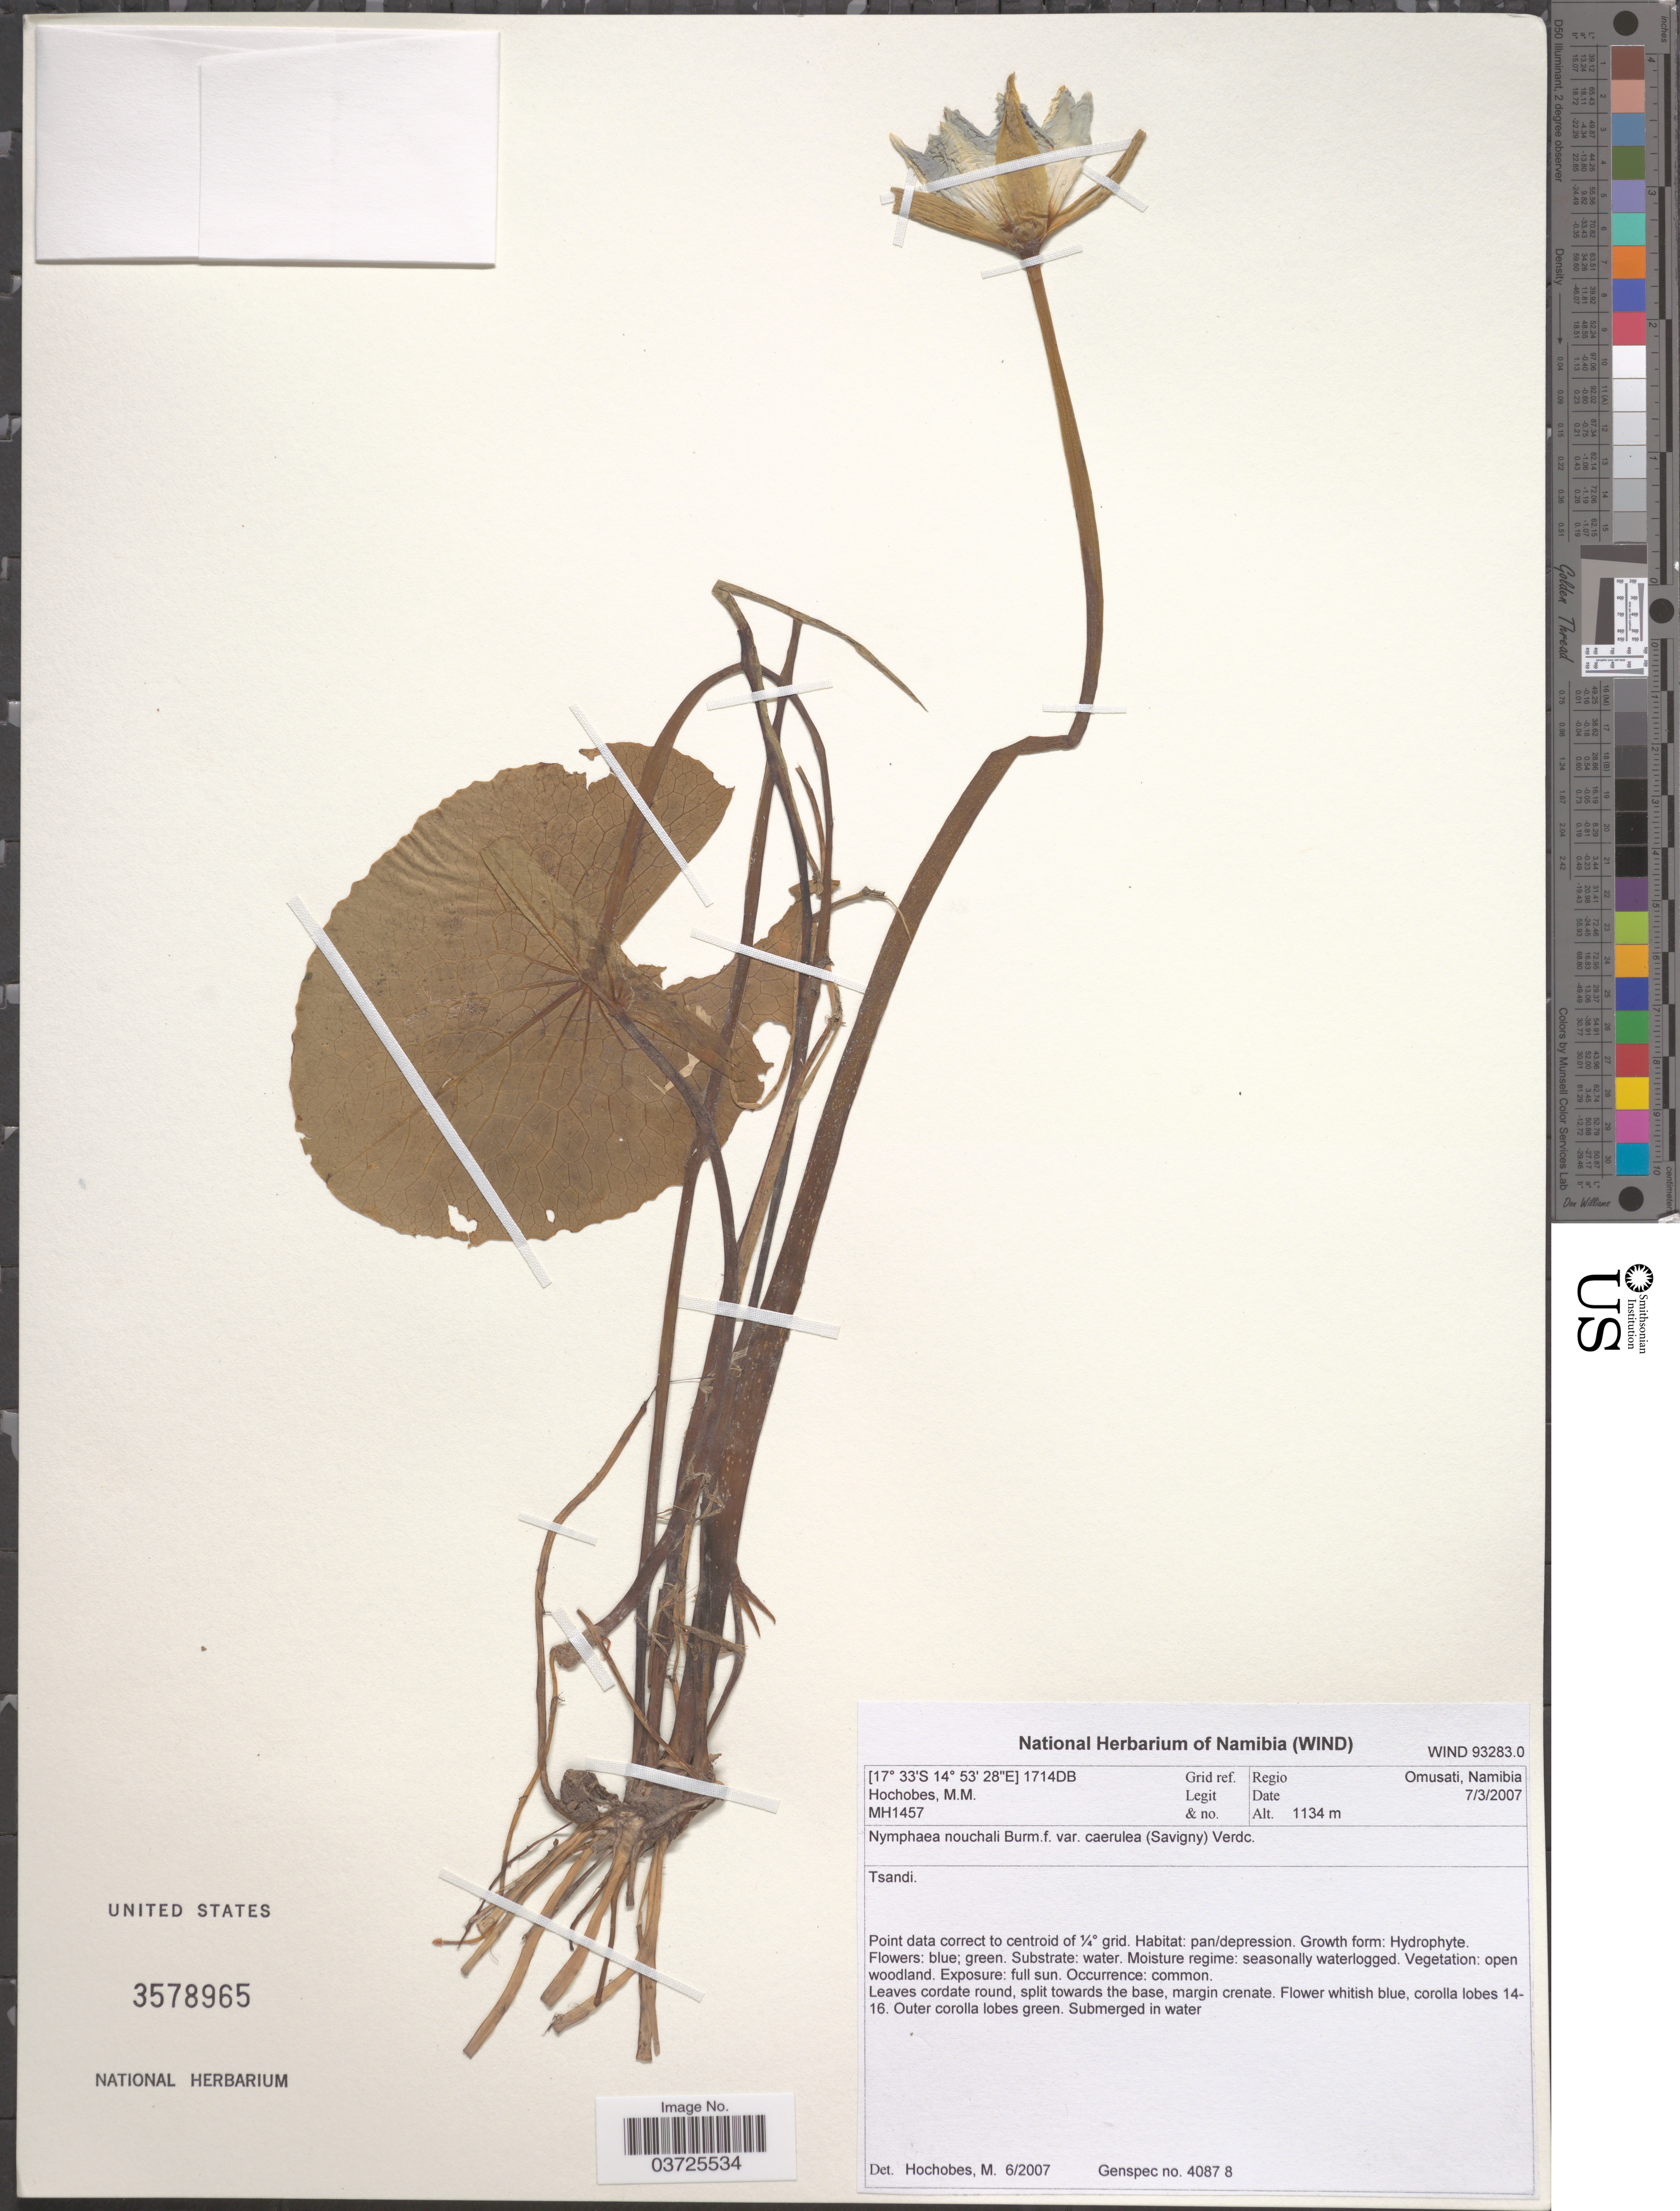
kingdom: Plantae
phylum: Tracheophyta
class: Magnoliopsida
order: Nymphaeales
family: Nymphaeaceae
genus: Nymphaea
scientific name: Nymphaea nouchali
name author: Burm. f.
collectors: M. Hochobes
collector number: MH1457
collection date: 2007-03-07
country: Namibia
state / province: Omusati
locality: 1714 DB Grid ref., Regio Omusati, Namibia. Tsandi.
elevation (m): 1134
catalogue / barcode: US 3578965